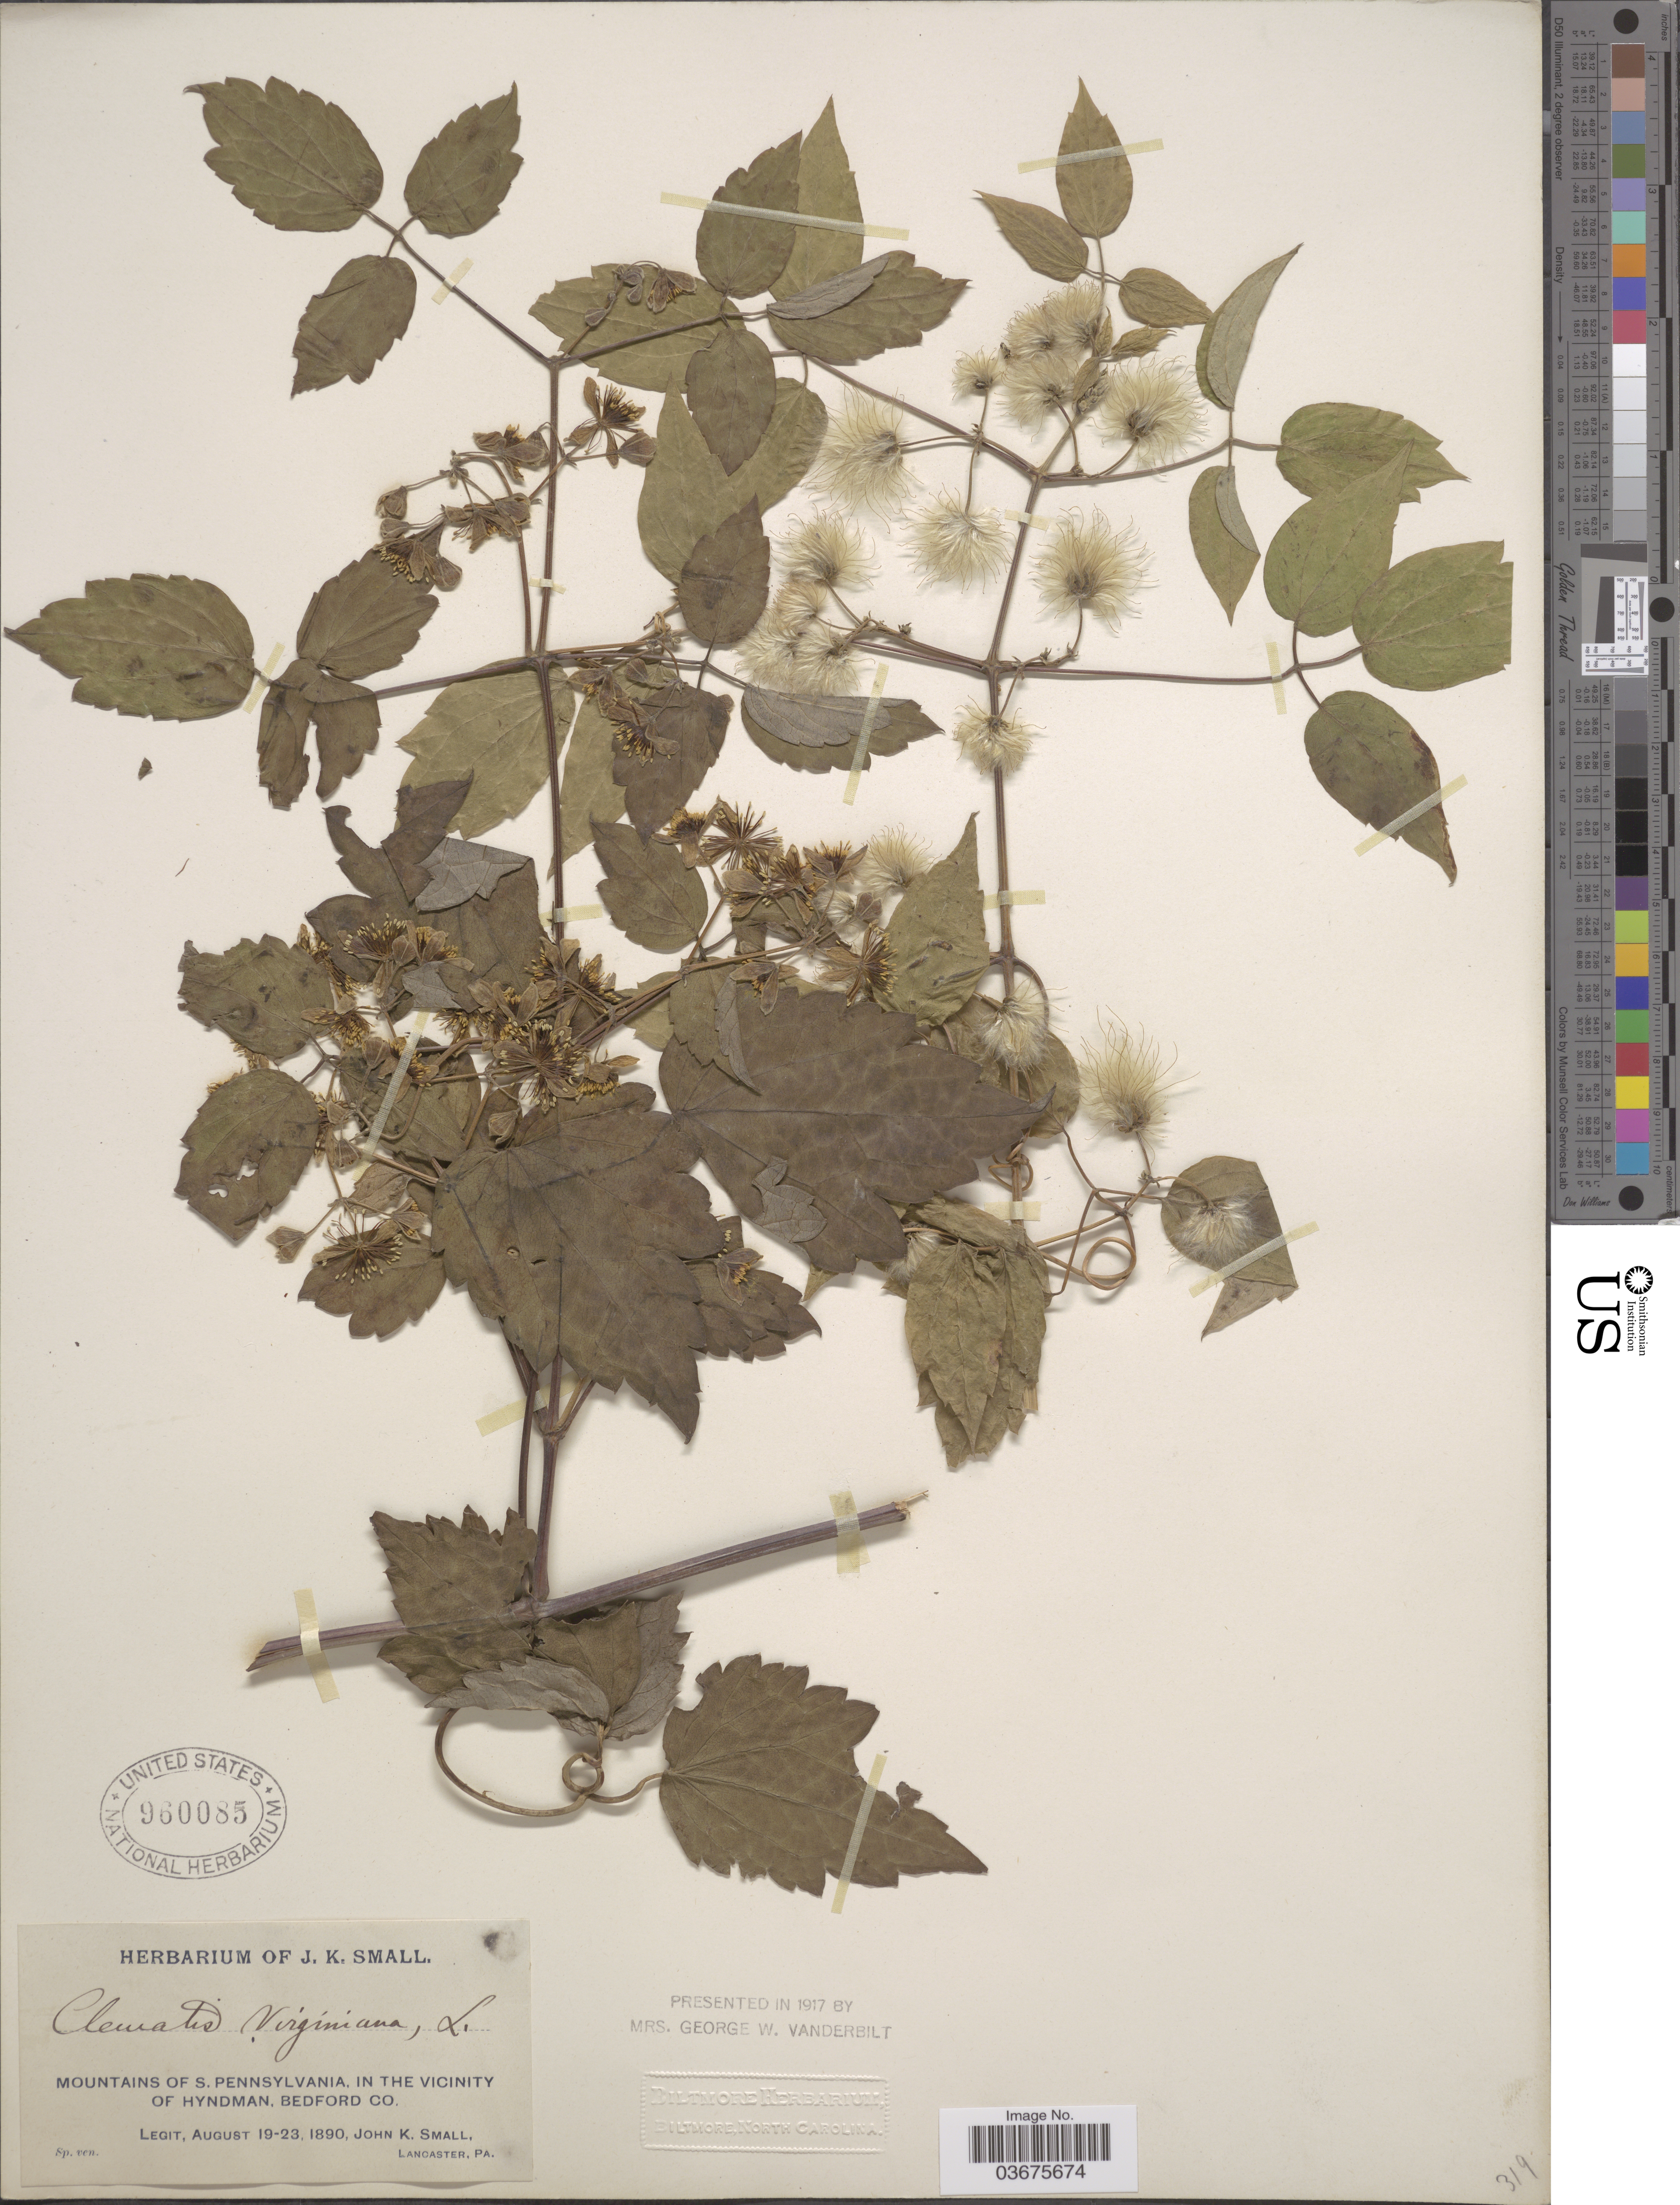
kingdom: Plantae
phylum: Tracheophyta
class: Magnoliopsida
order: Ranunculales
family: Ranunculaceae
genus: Clematis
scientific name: Clematis virginiana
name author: L.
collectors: J. K. Small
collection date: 1890-08-19/1890-08-23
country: United States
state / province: Pennsylvania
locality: Mountains of S. Pennsylvania, in the Vicinity of Hyndman, Bedford Co.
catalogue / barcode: US 960085